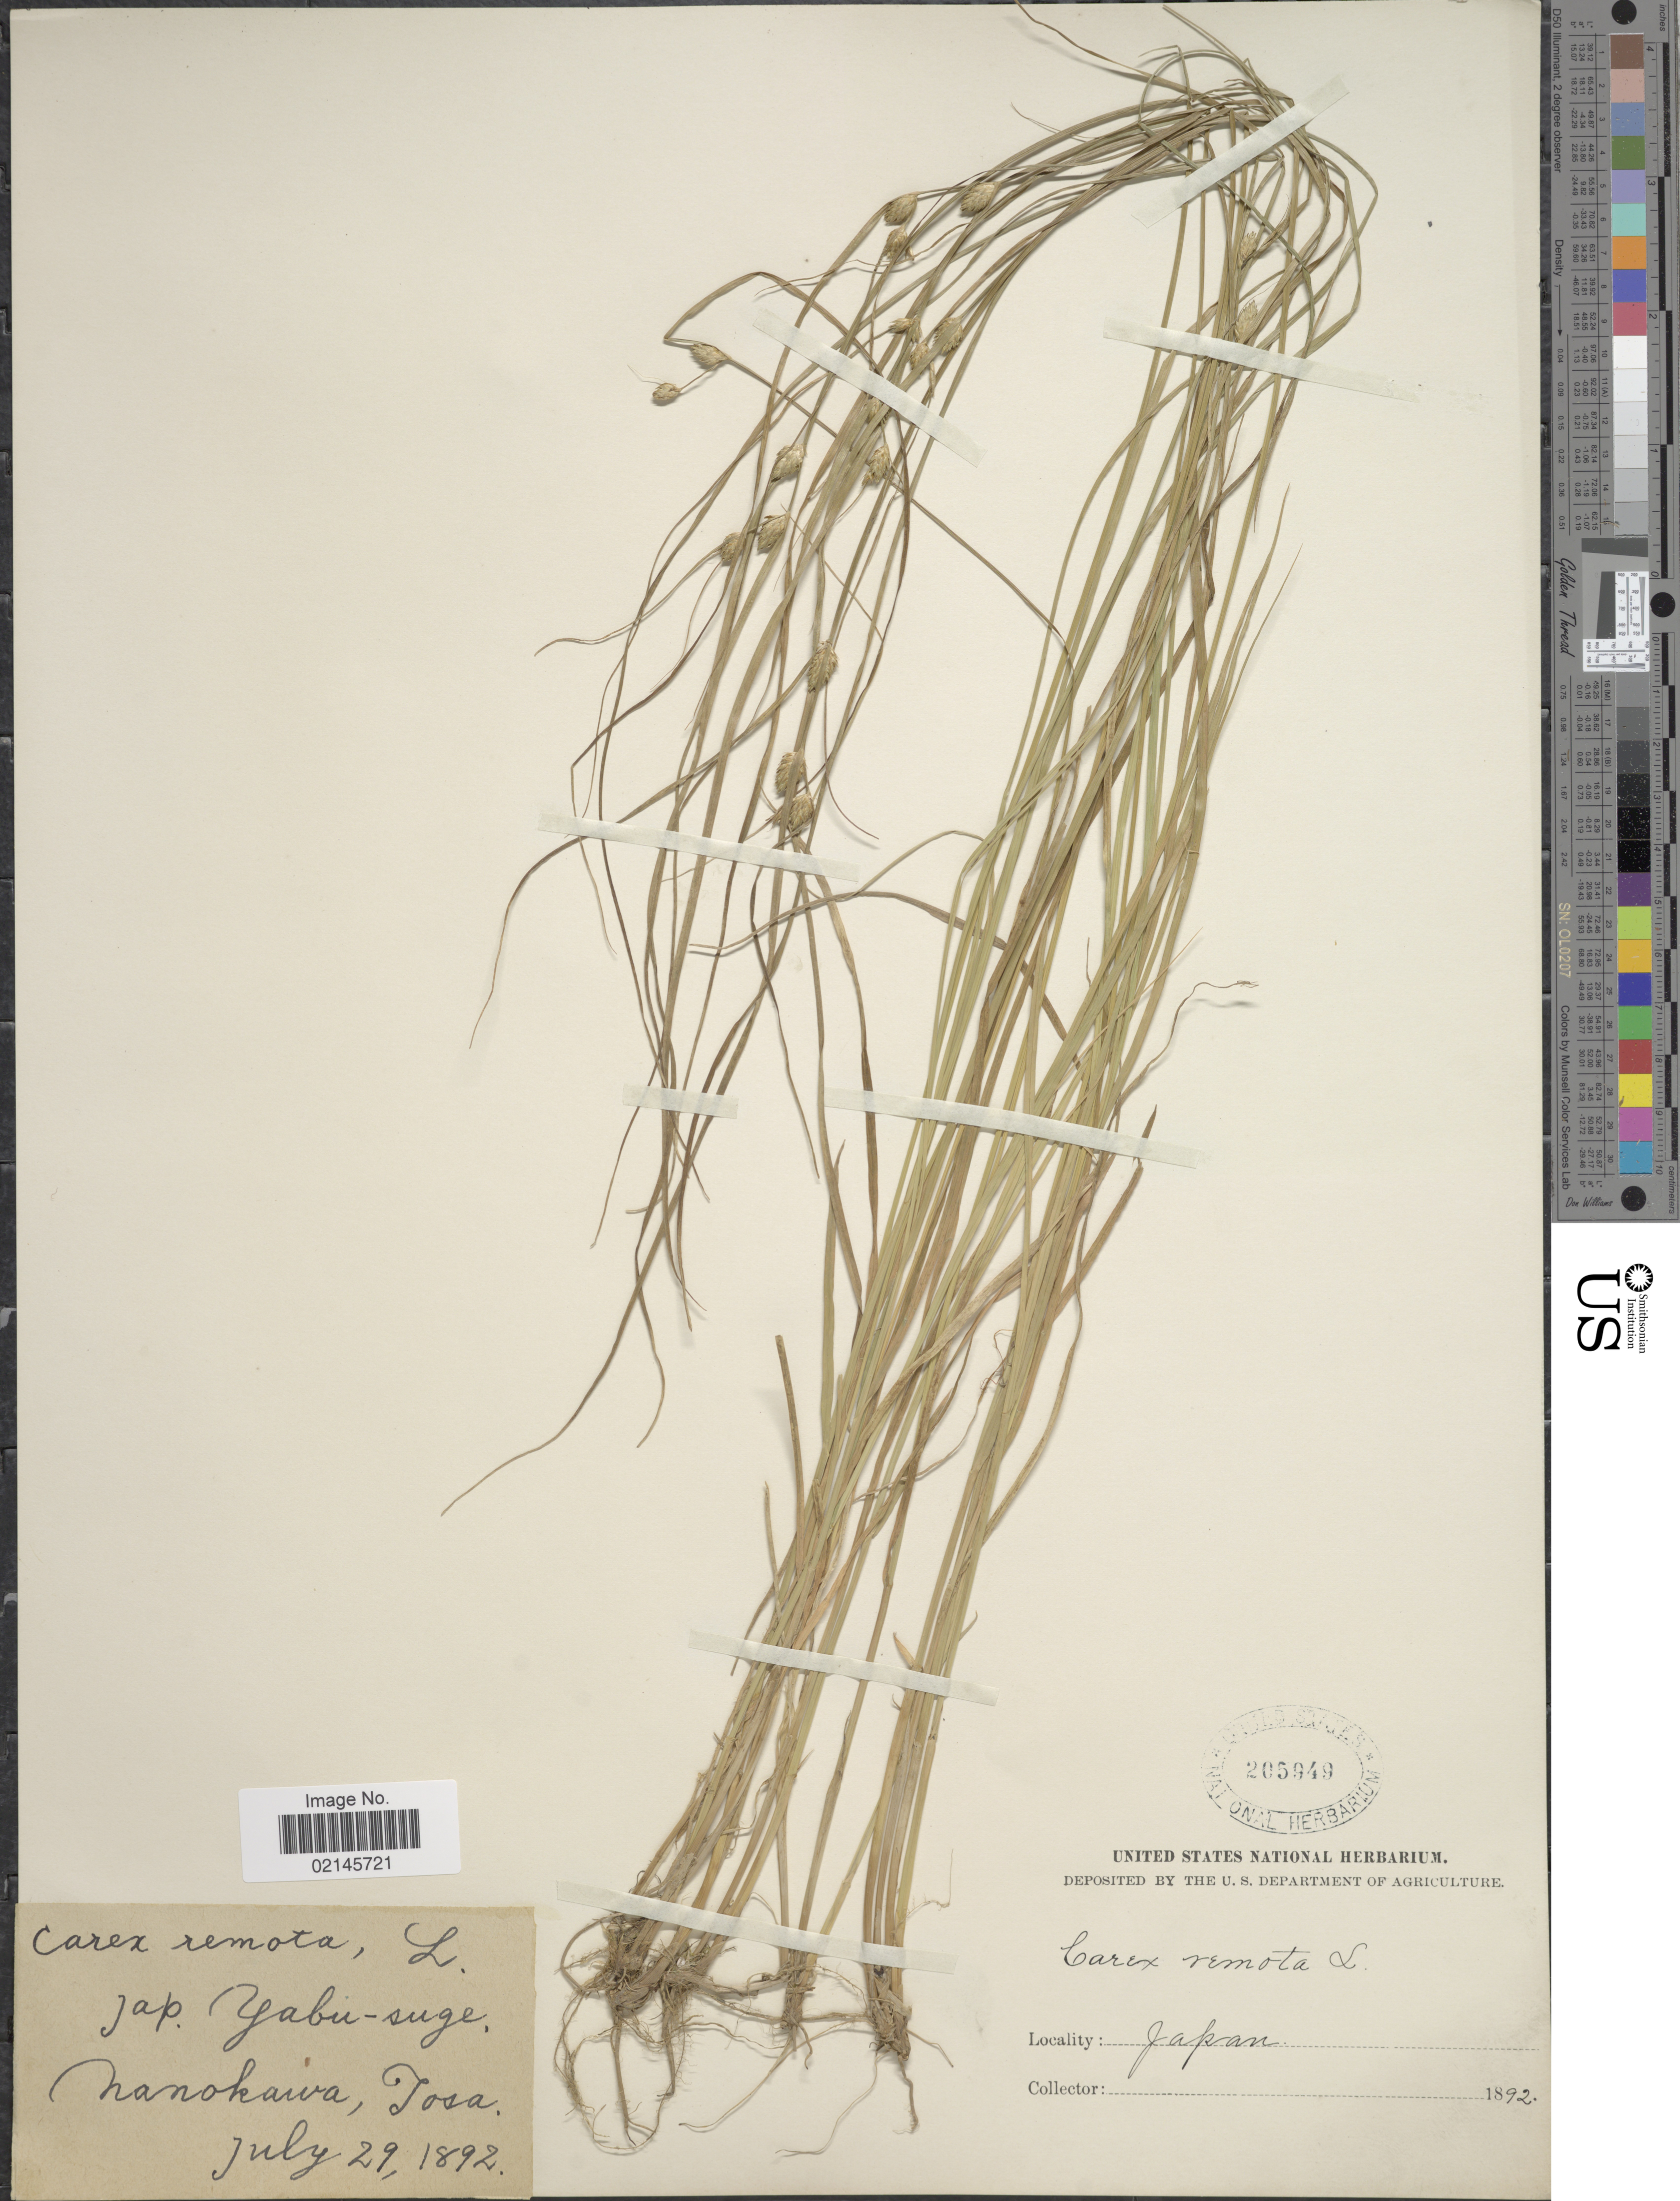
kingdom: Plantae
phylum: Tracheophyta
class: Liliopsida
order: Poales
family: Cyperaceae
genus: Carex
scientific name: Carex remota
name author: L.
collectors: ex herb. U. S. Department of Agriculture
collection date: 1892-07-29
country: Japan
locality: Nanokawa, Tosa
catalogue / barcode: US 205949